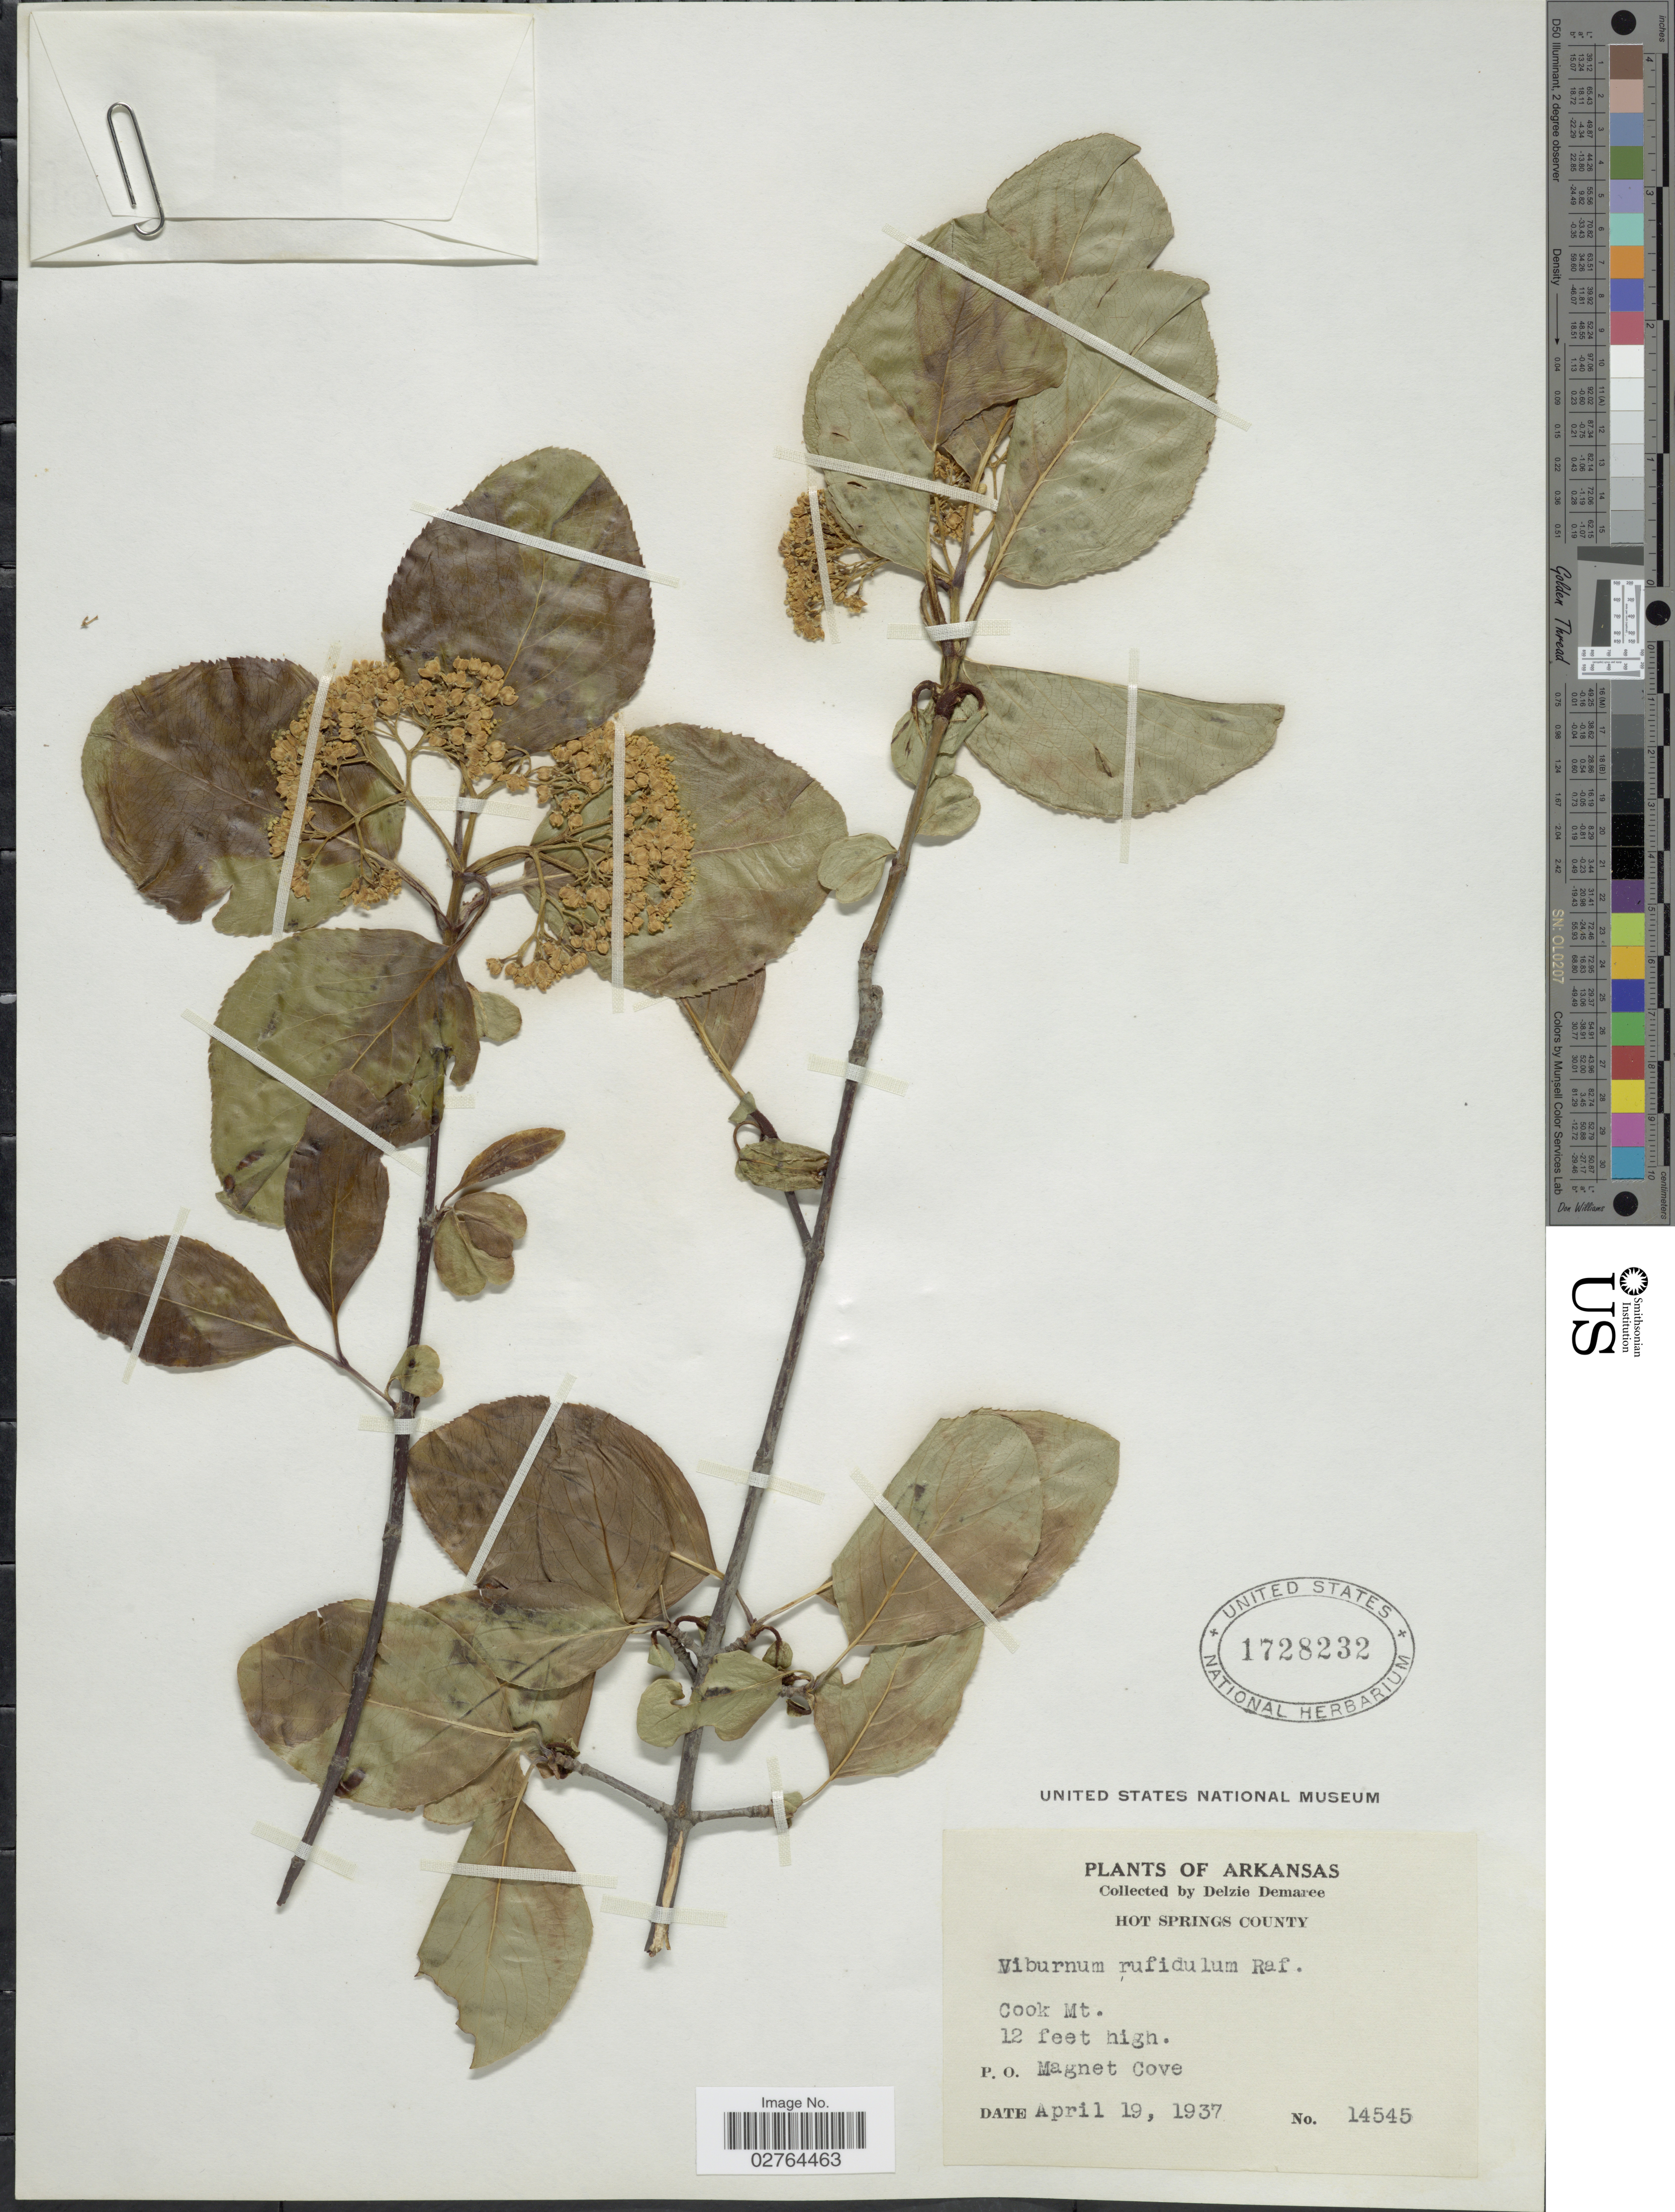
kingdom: Plantae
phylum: Tracheophyta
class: Magnoliopsida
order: Dipsacales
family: Viburnaceae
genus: Viburnum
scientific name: Viburnum rufidulum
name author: Raf.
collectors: D. Demaree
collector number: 14545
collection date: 1937-04-19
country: United States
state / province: Arkansas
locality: Hot Springs County. Cook Mt. P.O. Magnet Cove.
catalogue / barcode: US 1728232